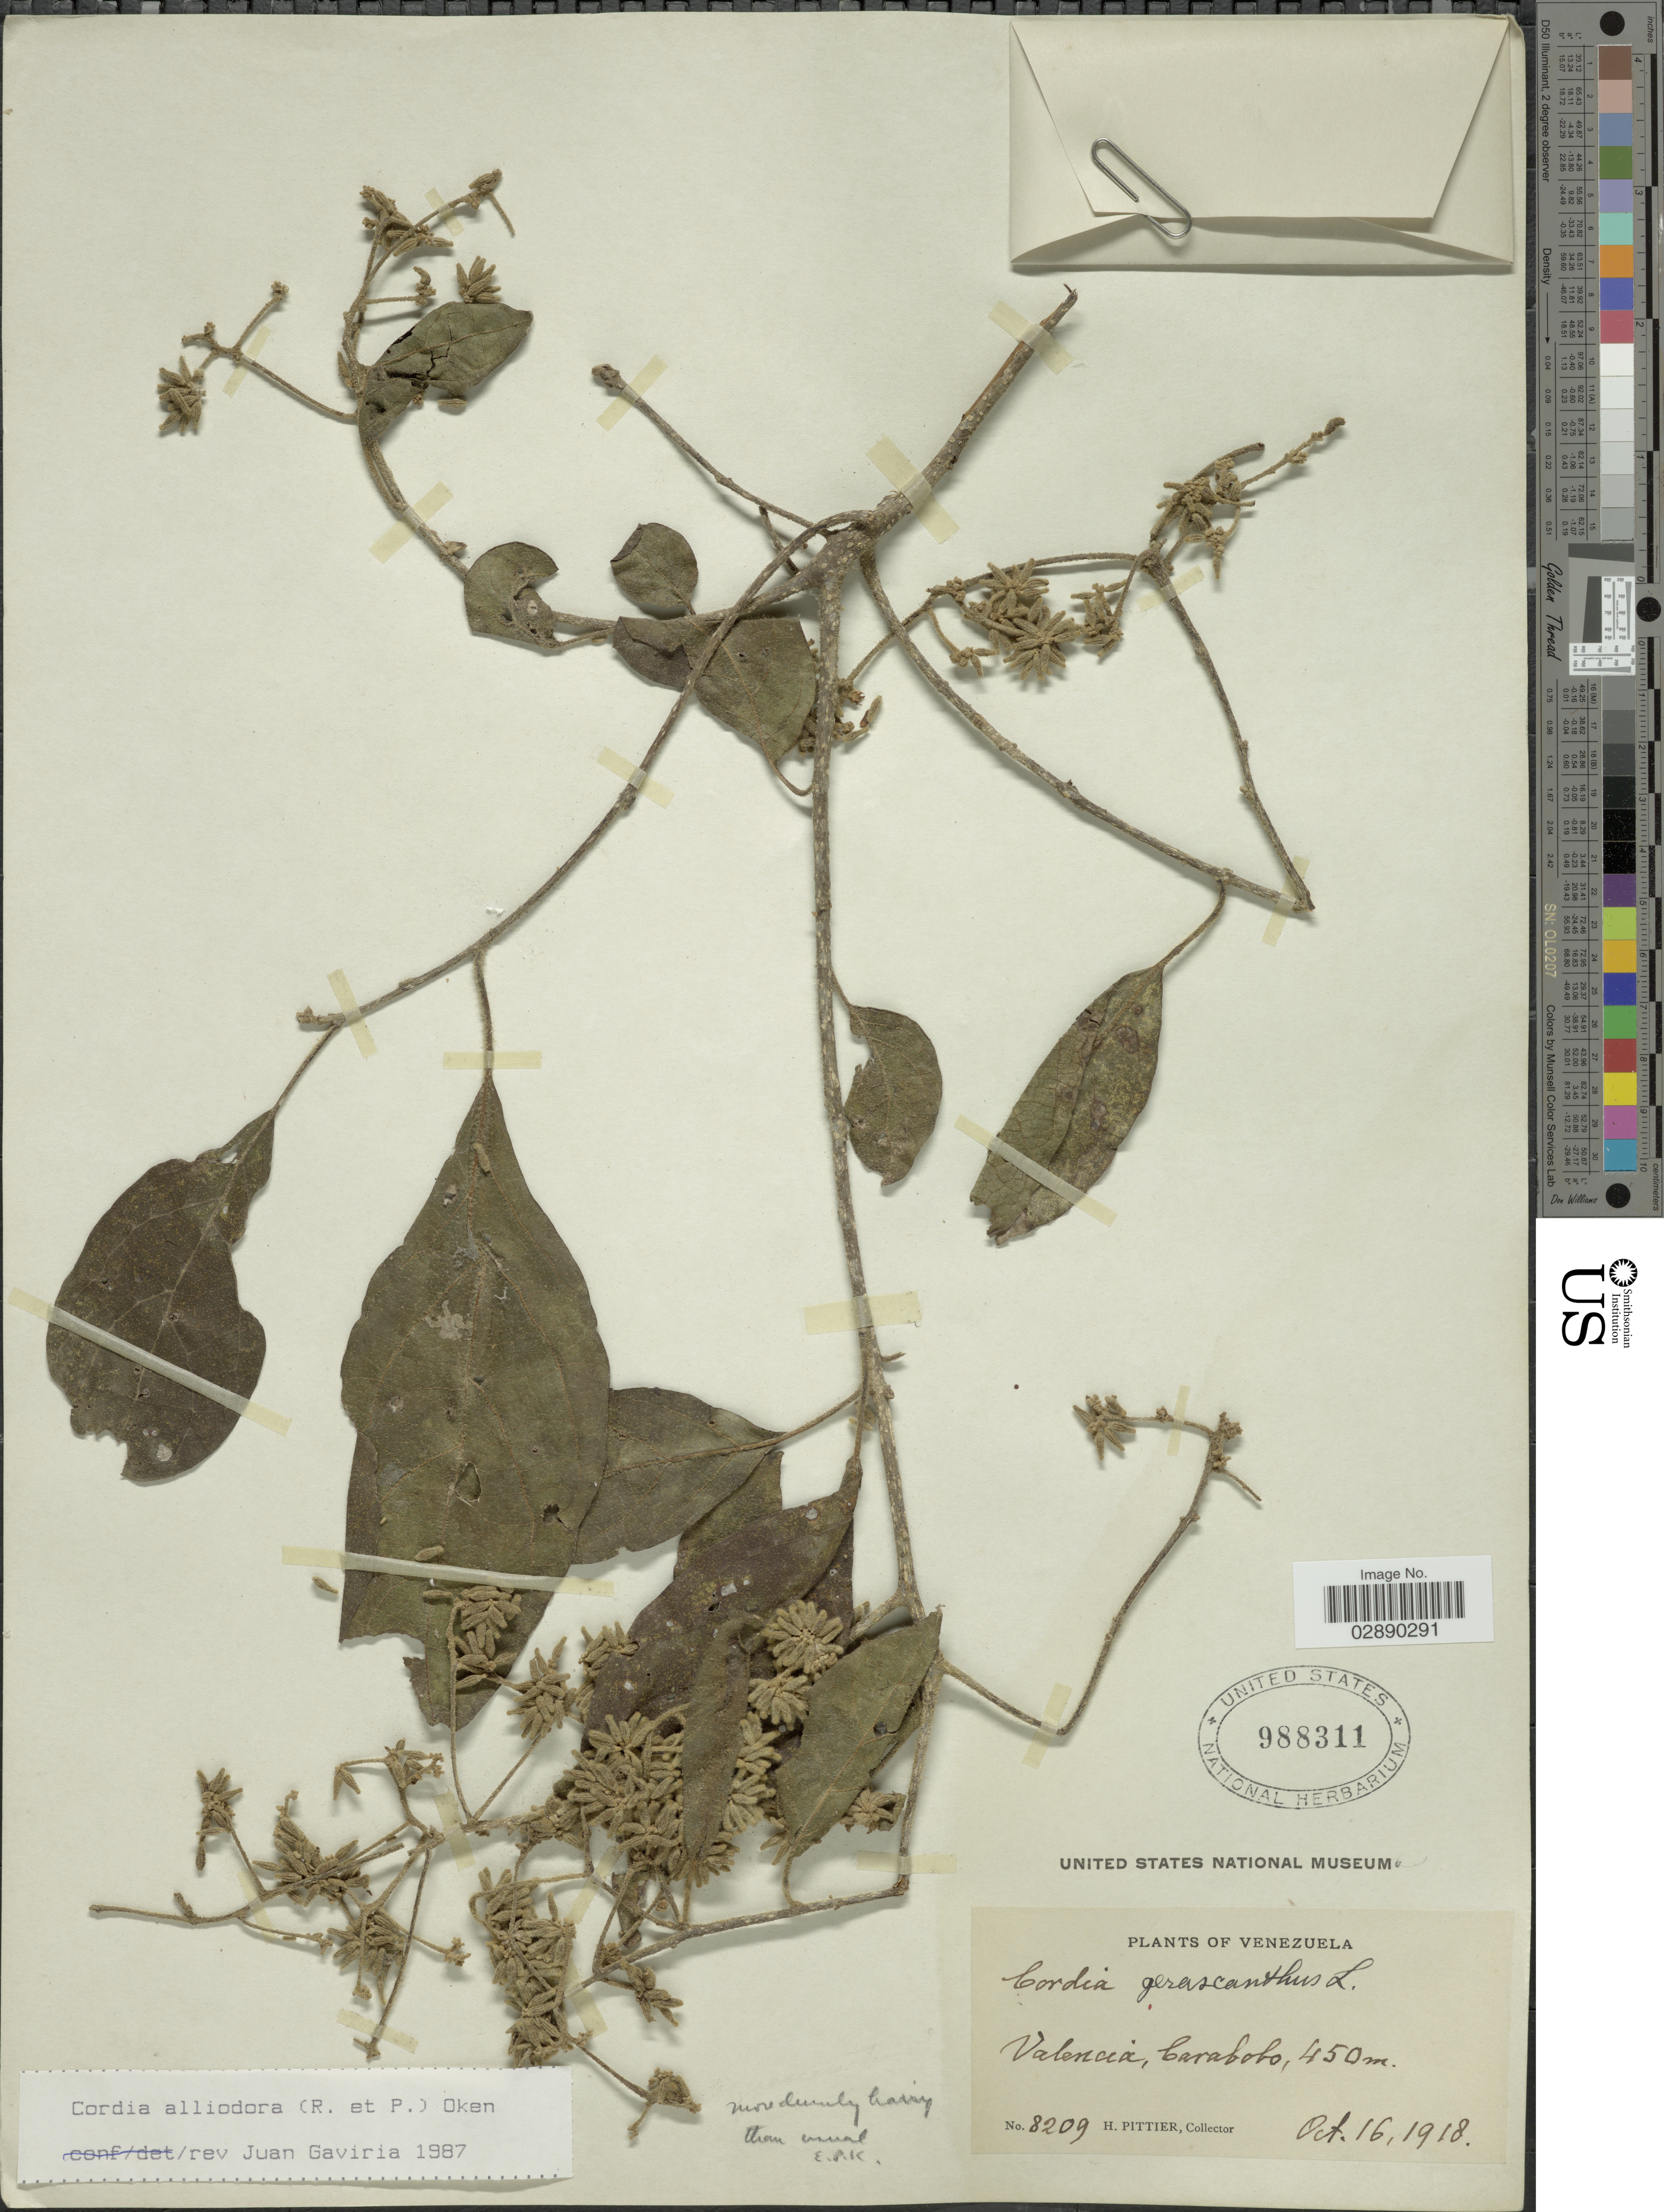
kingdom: Plantae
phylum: Tracheophyta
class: Magnoliopsida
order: Boraginales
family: Cordiaceae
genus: Cordia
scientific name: Cordia alliodora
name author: (Ruiz & Pav.) Oken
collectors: H. F. Pittier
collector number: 8209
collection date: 1918-10-16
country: Venezuela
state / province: Carabobo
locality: Valencia.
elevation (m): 450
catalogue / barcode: US 988311